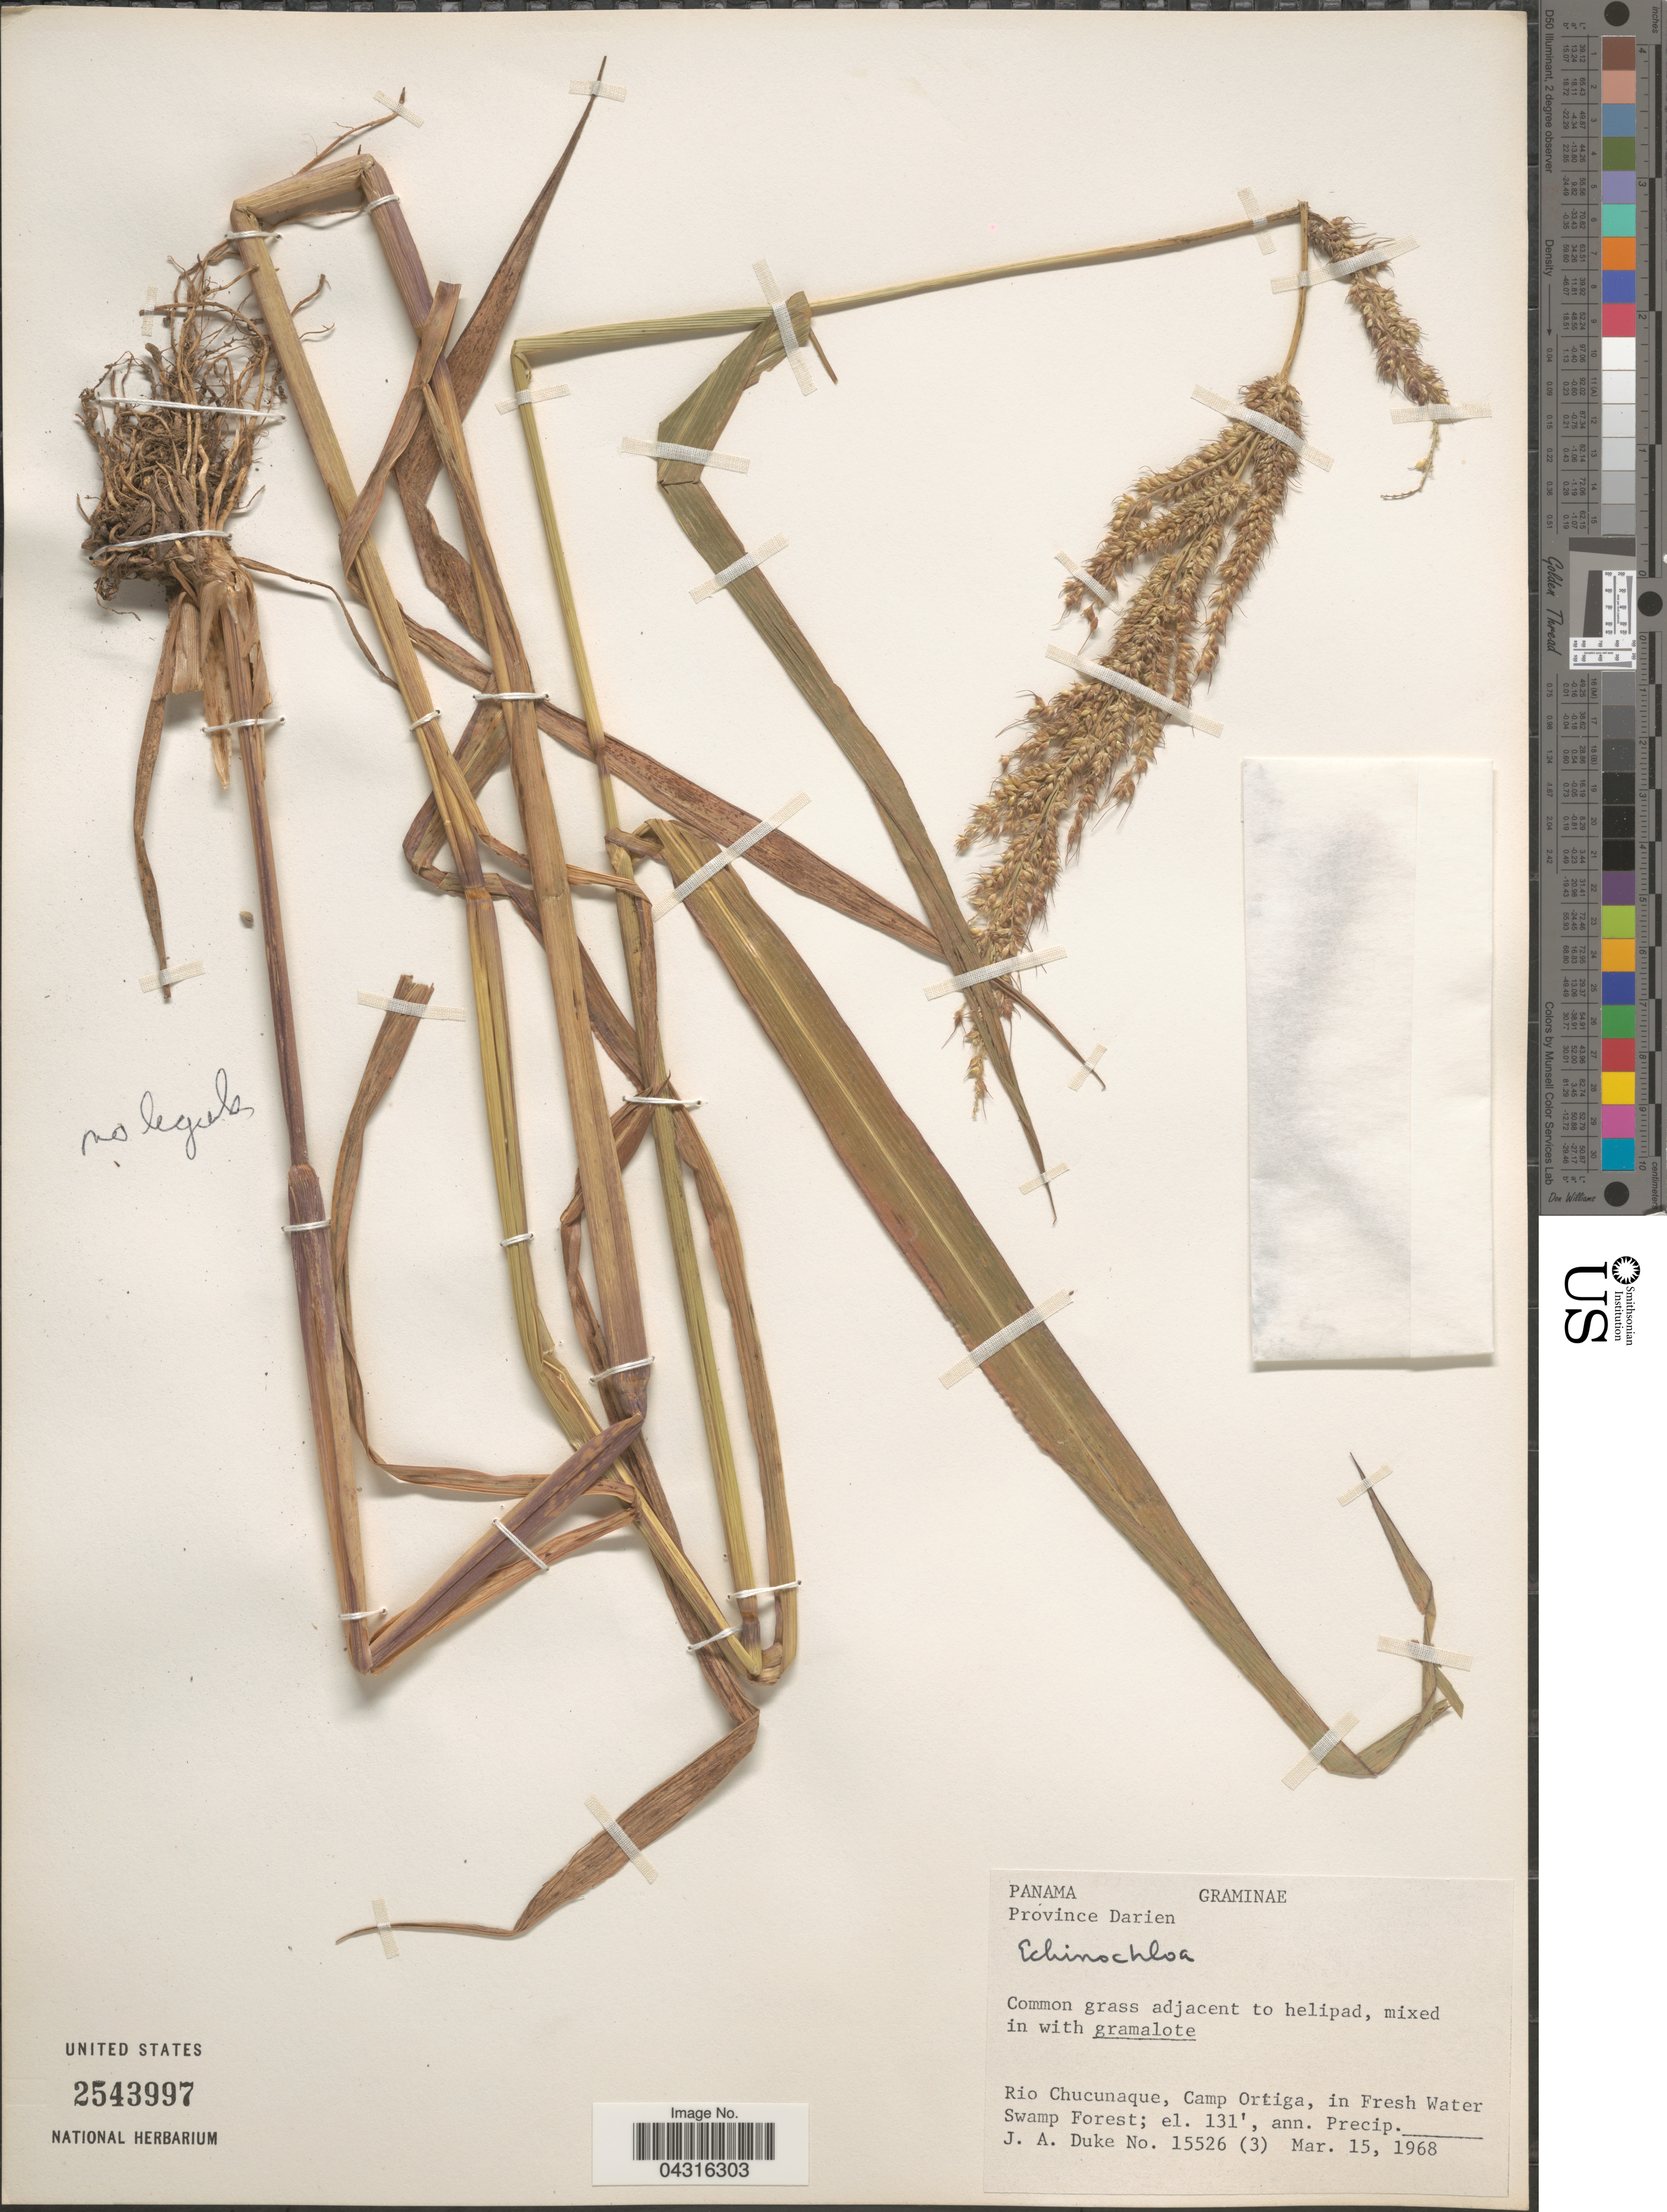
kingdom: Plantae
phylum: Tracheophyta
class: Liliopsida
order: Poales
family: Poaceae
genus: Echinochloa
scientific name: Echinochloa sp.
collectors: J. A. Duke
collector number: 15526(3)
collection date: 1968-03-15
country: Panama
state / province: Darien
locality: Rio Chucunaque, Camp Ortiga, in Fresh Water Swamp Forest.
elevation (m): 40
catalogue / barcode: US 2543997